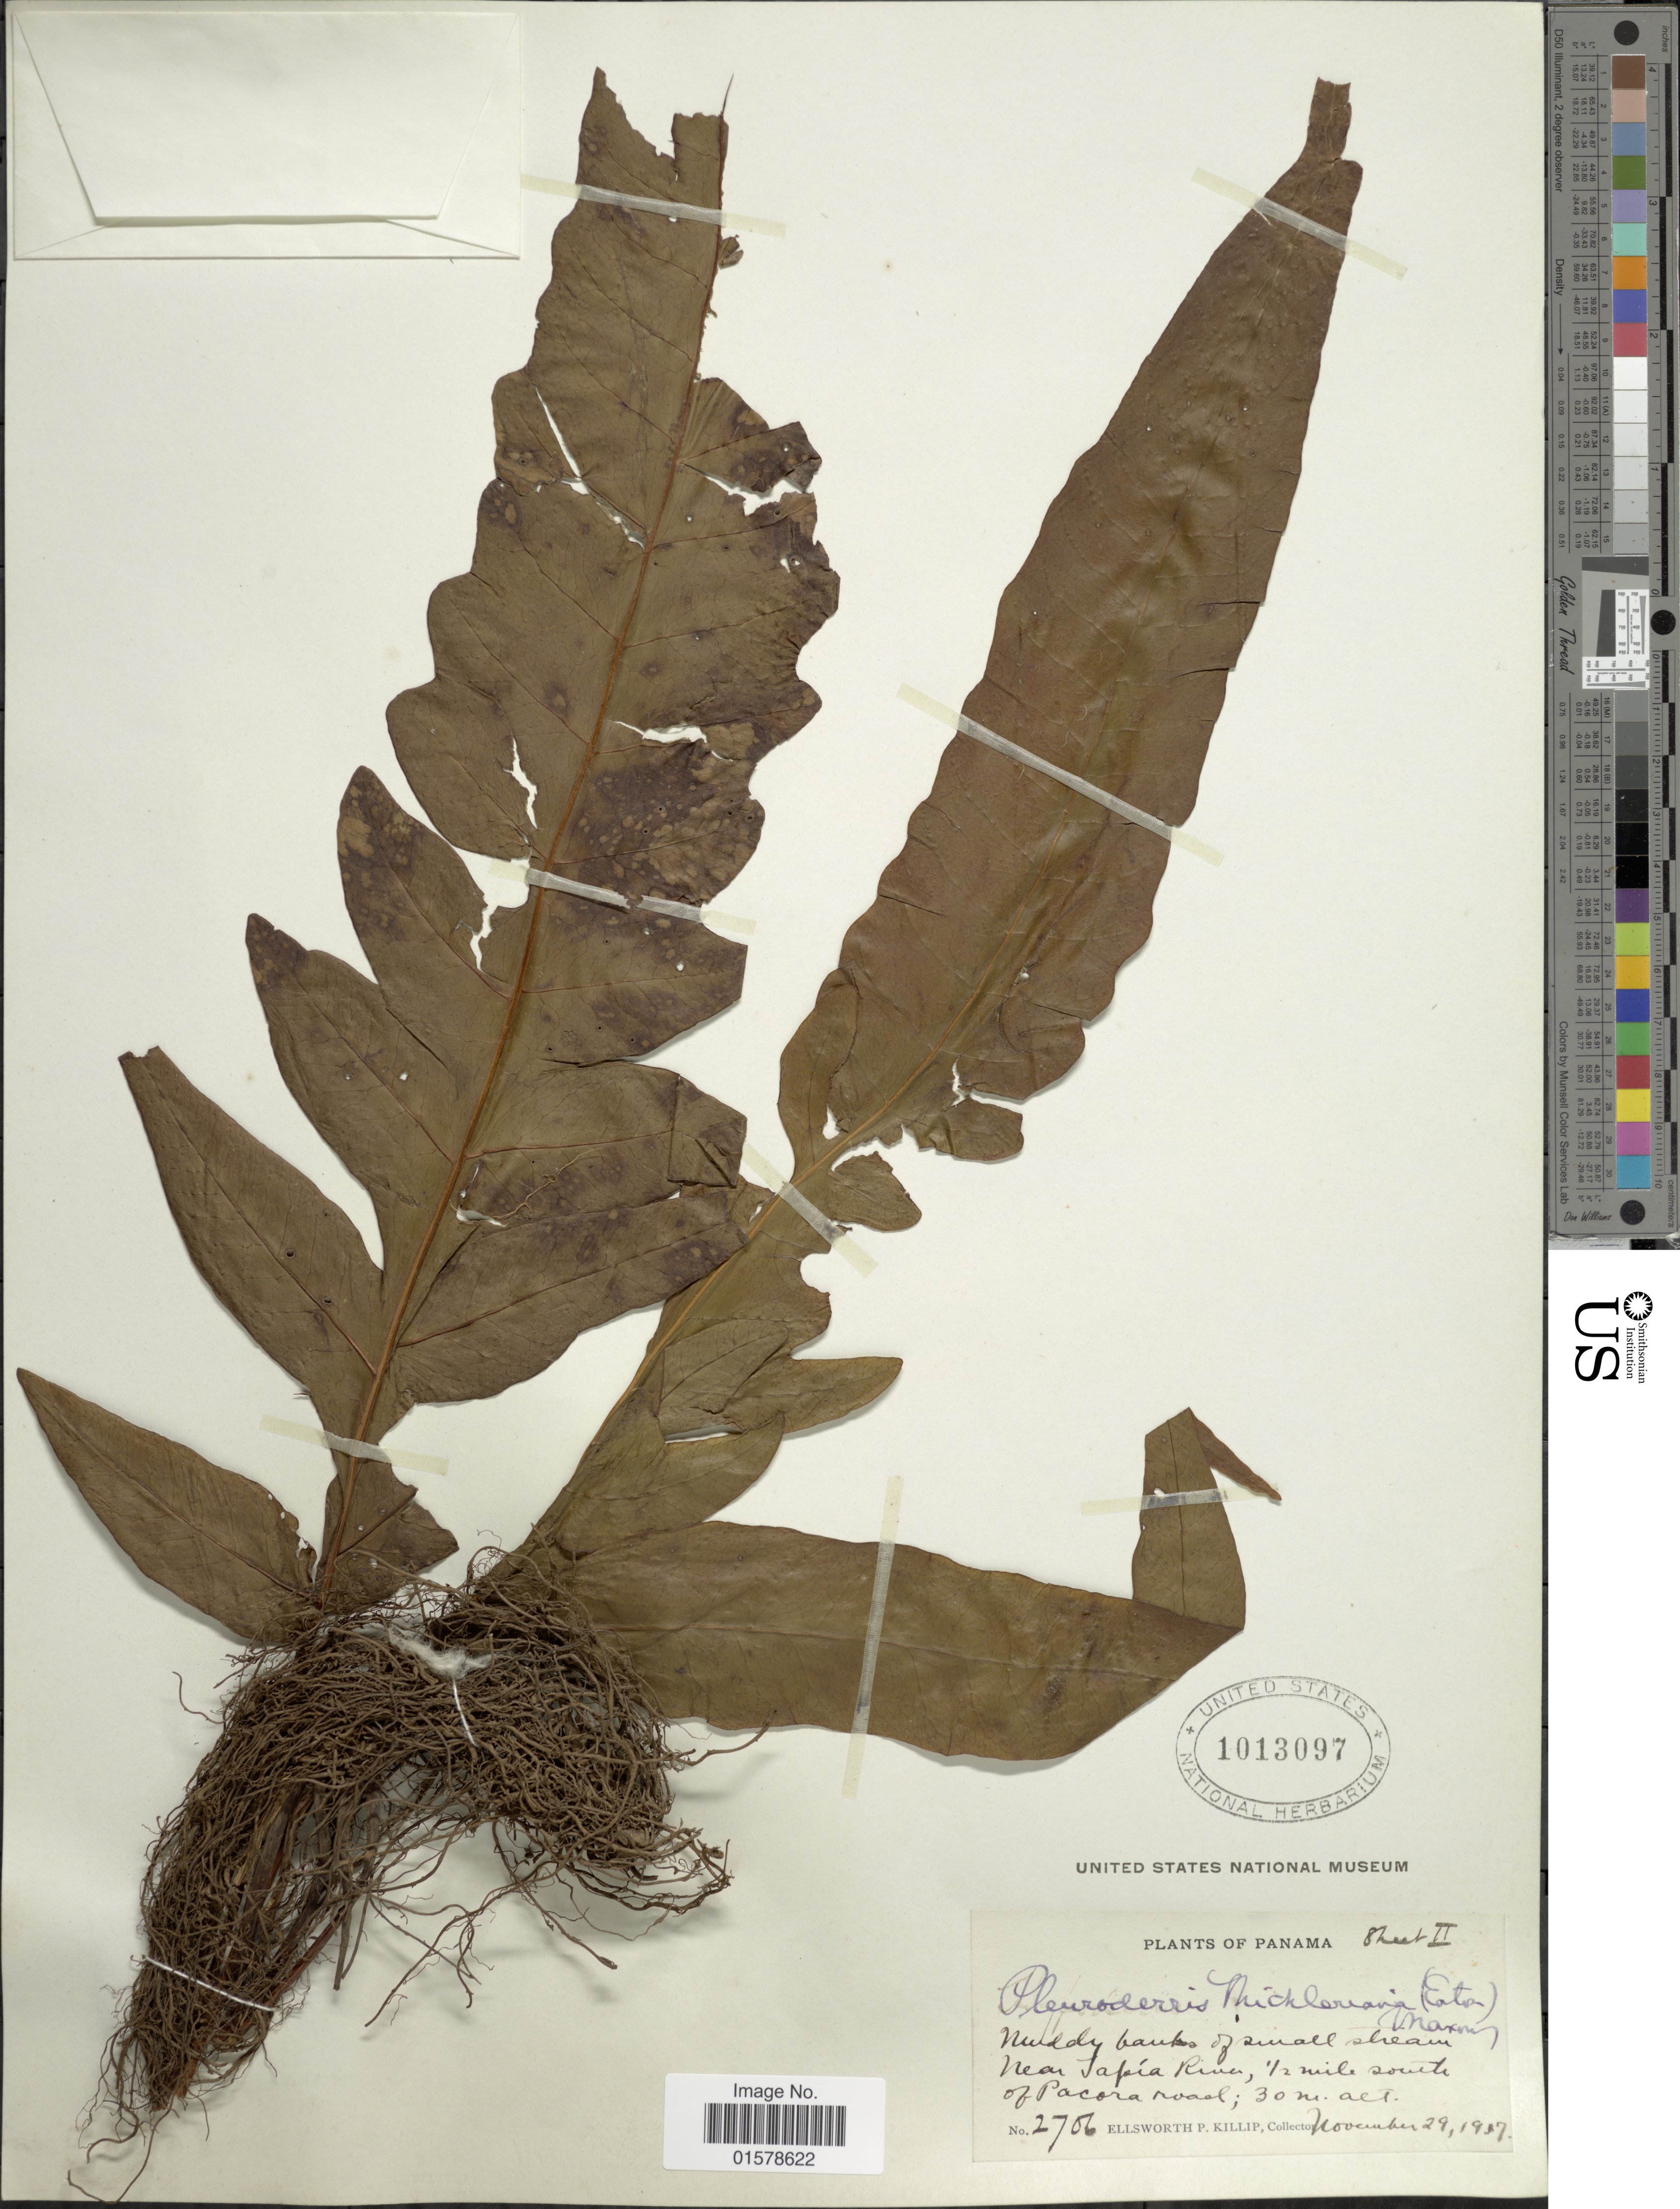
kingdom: Plantae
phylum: Tracheophyta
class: Polypodiopsida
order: Polypodiales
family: Tectariaceae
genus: Tectaria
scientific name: Tectaria x michleriana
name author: (D.C. Eaton) Lellinger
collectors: E. P. Killip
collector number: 2706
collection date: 1917-11-29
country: Panama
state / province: Panamá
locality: Muddy Gaulva of small stream near Tapia River, 1/2 mile south of Pacora road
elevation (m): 30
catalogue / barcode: US 1013097